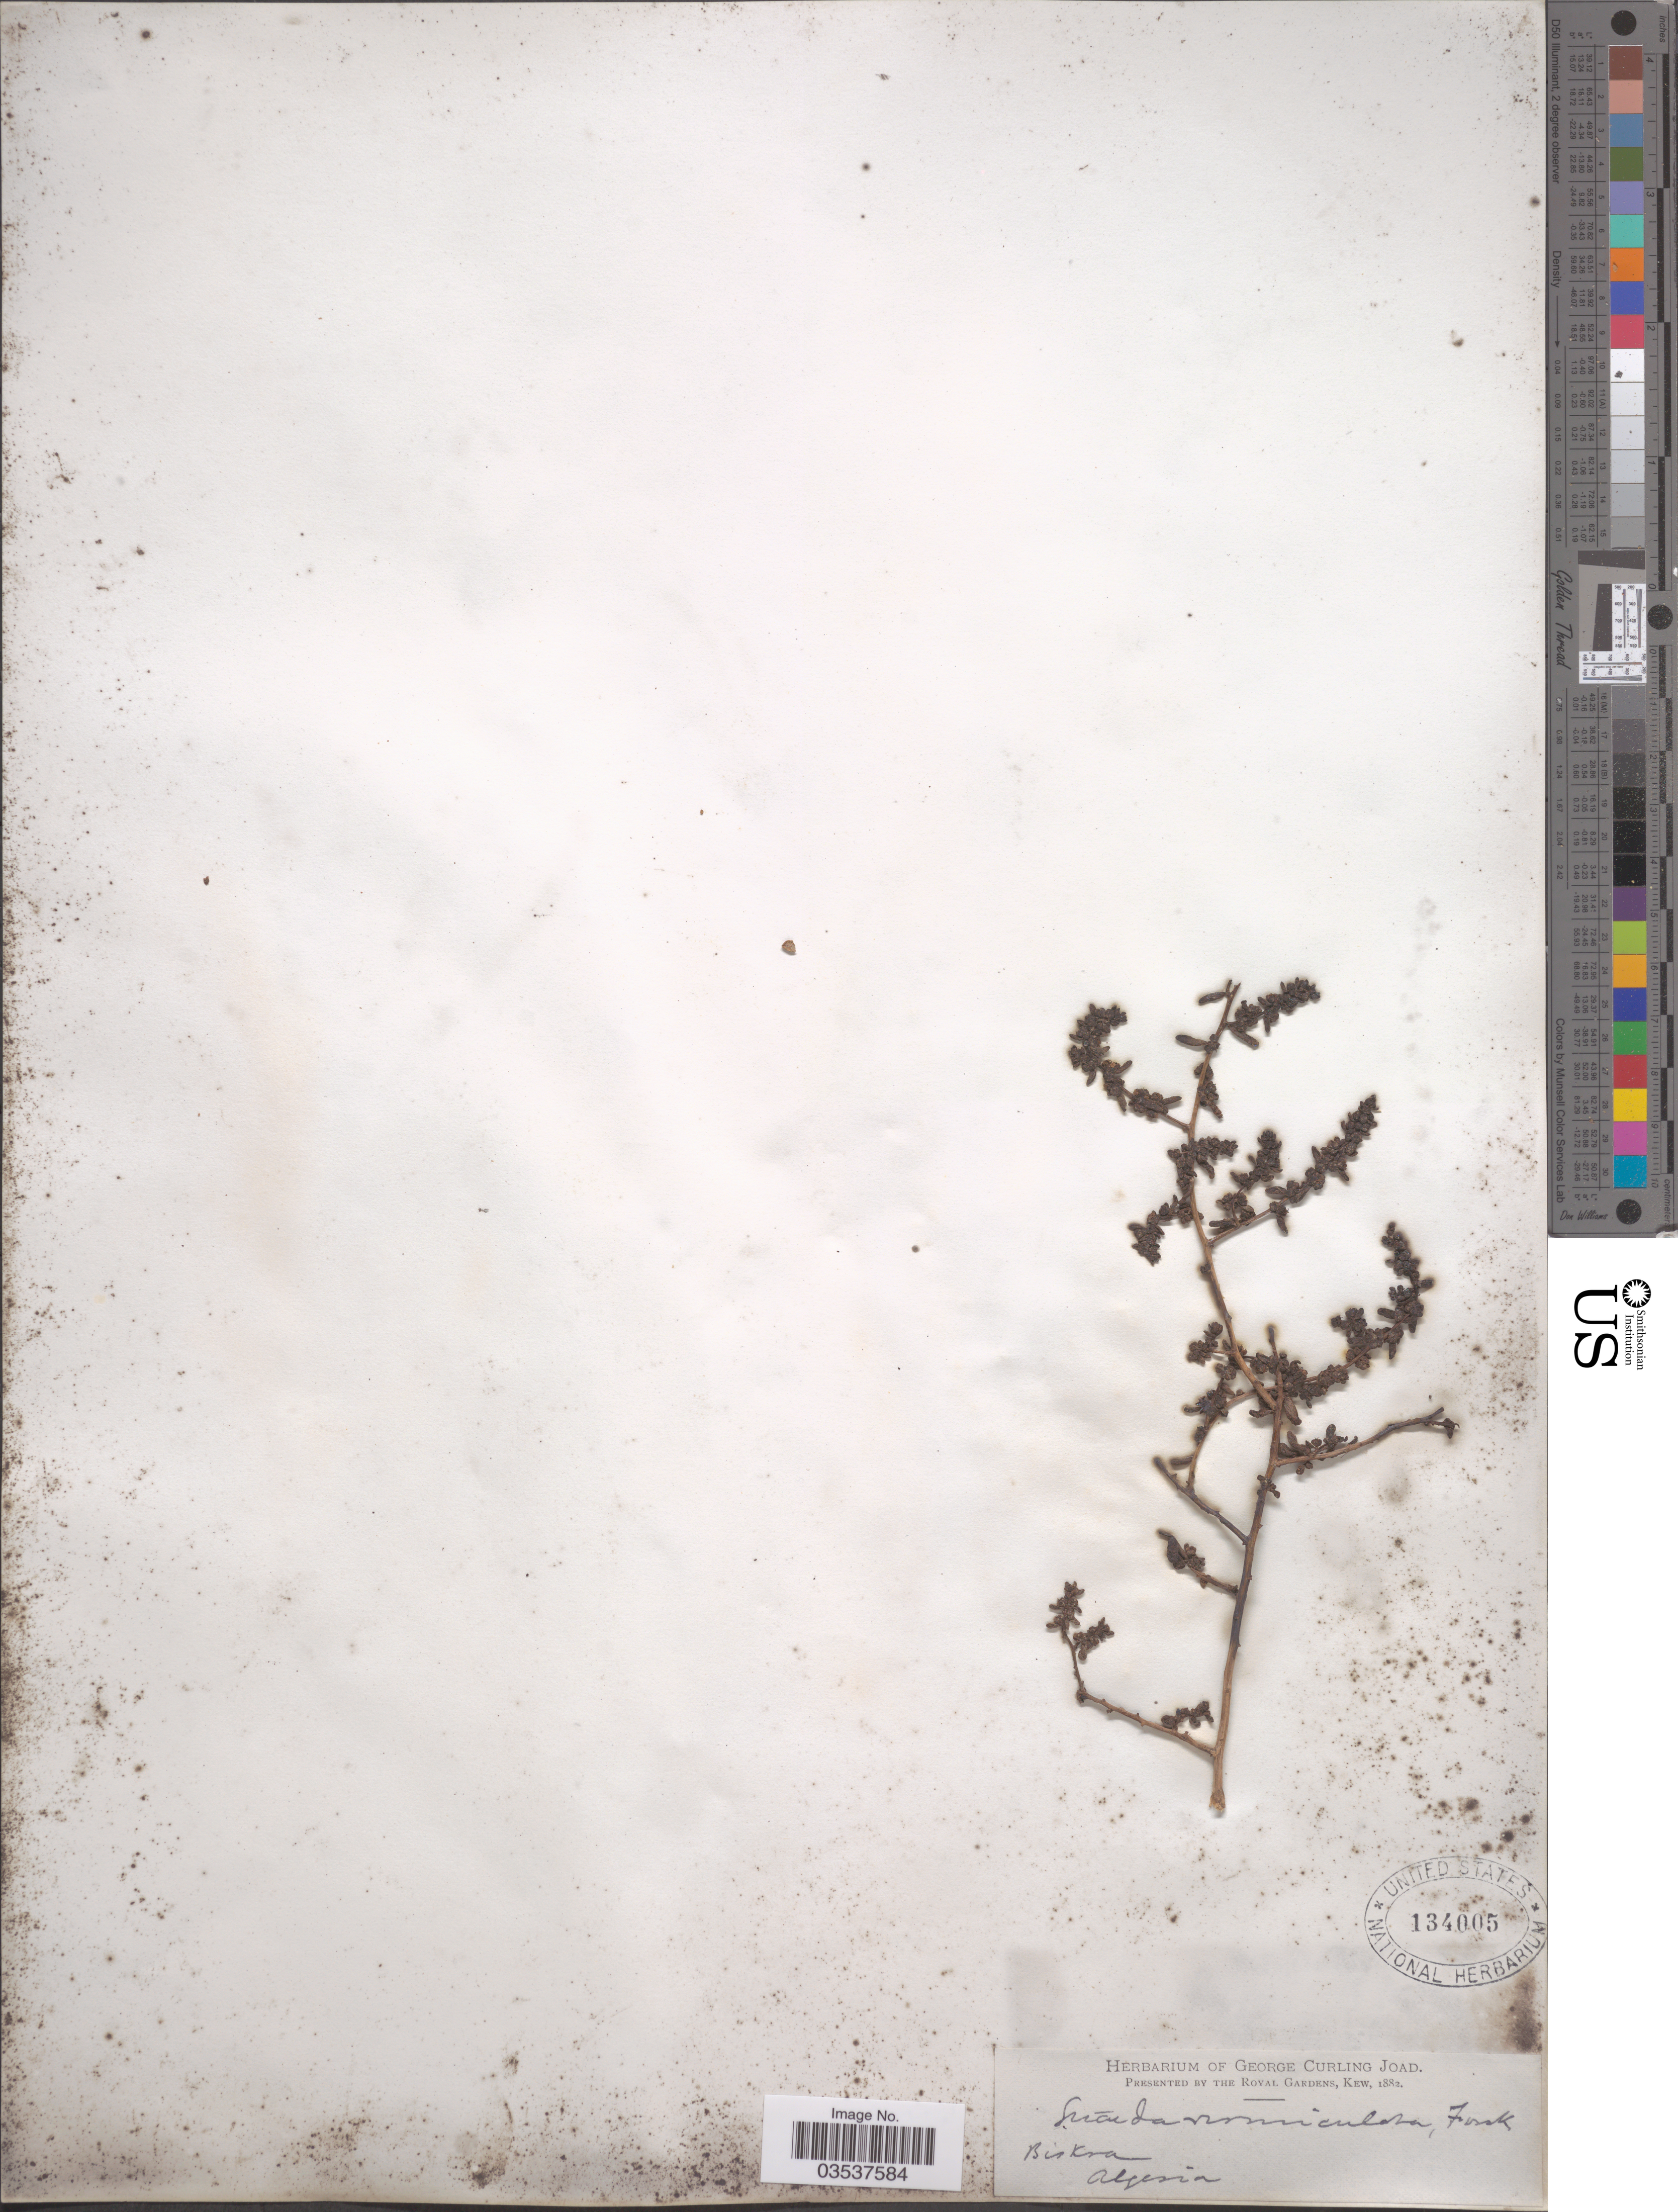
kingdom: Plantae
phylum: Tracheophyta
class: Magnoliopsida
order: Caryophyllales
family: Amaranthaceae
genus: Suaeda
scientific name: Suaeda vermiculata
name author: Forssk. ex J.F. Gmel.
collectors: ex herb. George Curling Joad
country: Algeria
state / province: Biskra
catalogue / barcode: US 134005